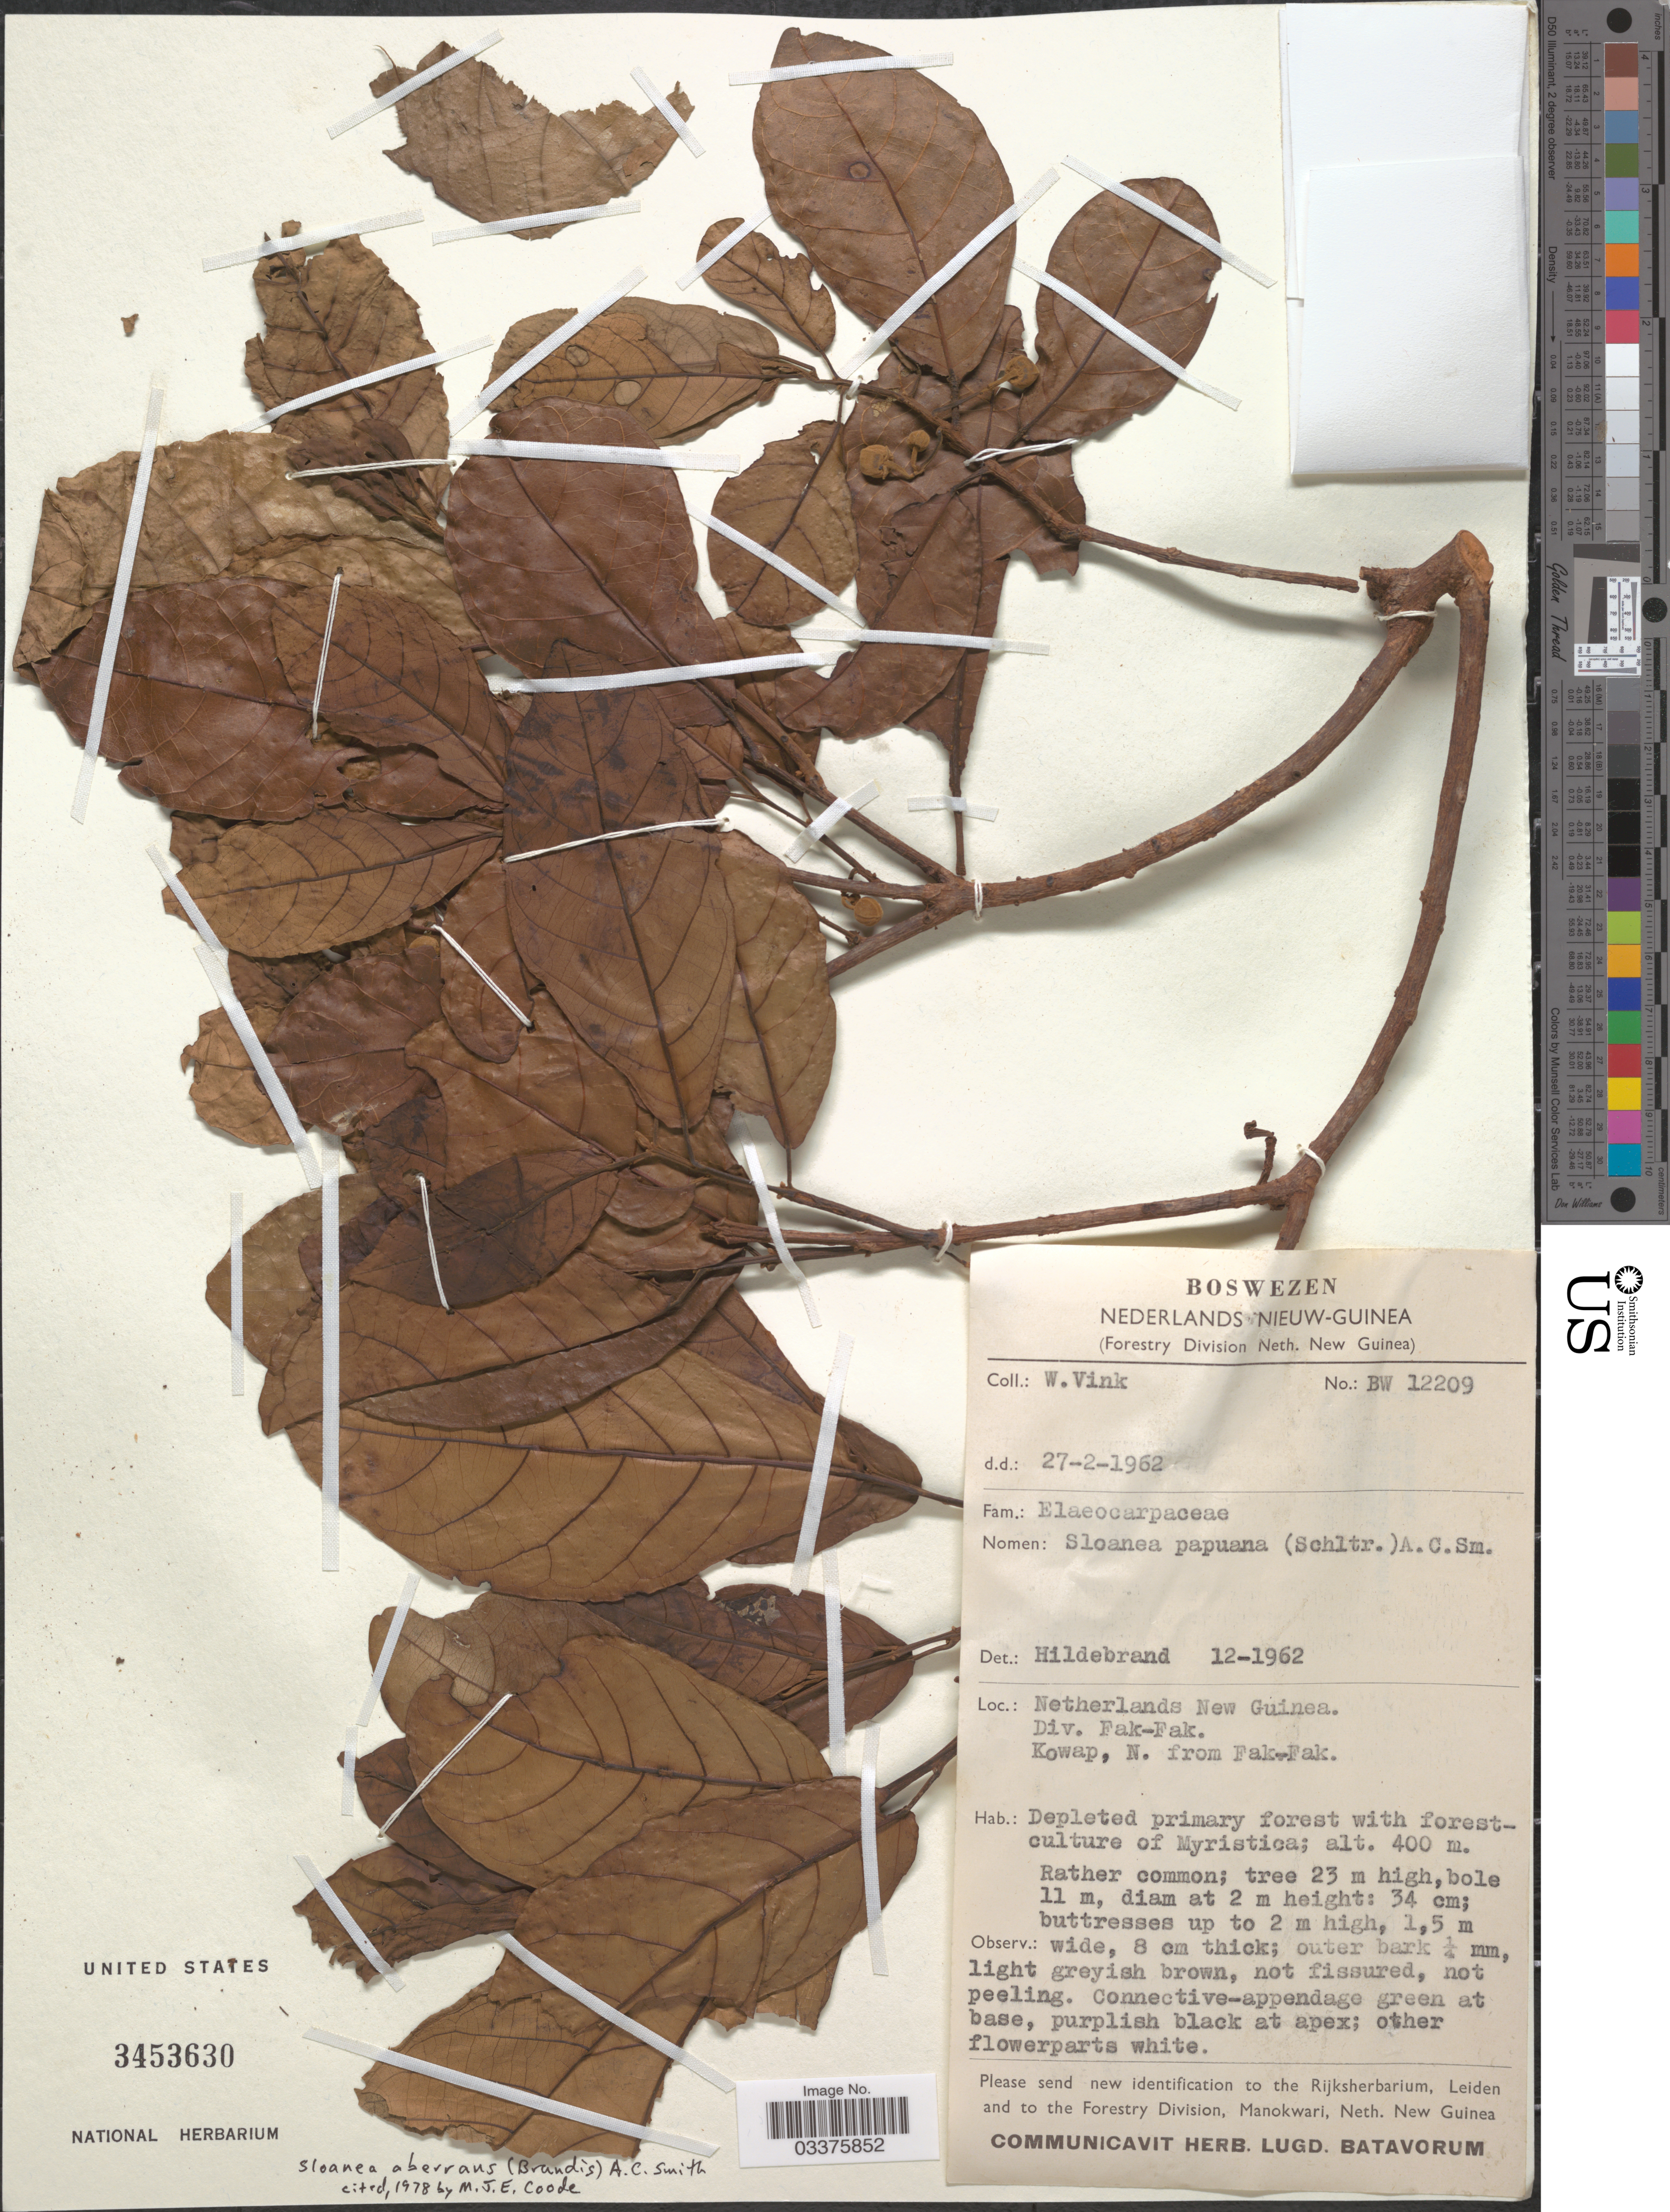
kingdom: Plantae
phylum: Tracheophyta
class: Magnoliopsida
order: Oxalidales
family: Elaeocarpaceae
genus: Sloanea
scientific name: Sloanea aberrans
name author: A.C. Sm.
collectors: W. Vink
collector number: BW 12209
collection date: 1962-02-27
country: Indonesia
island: New Guinea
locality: Netherlands New Guinea. Div. Fak-Fak. Kowap, N. from Fak-Fak.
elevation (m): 400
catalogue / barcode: US 3453630